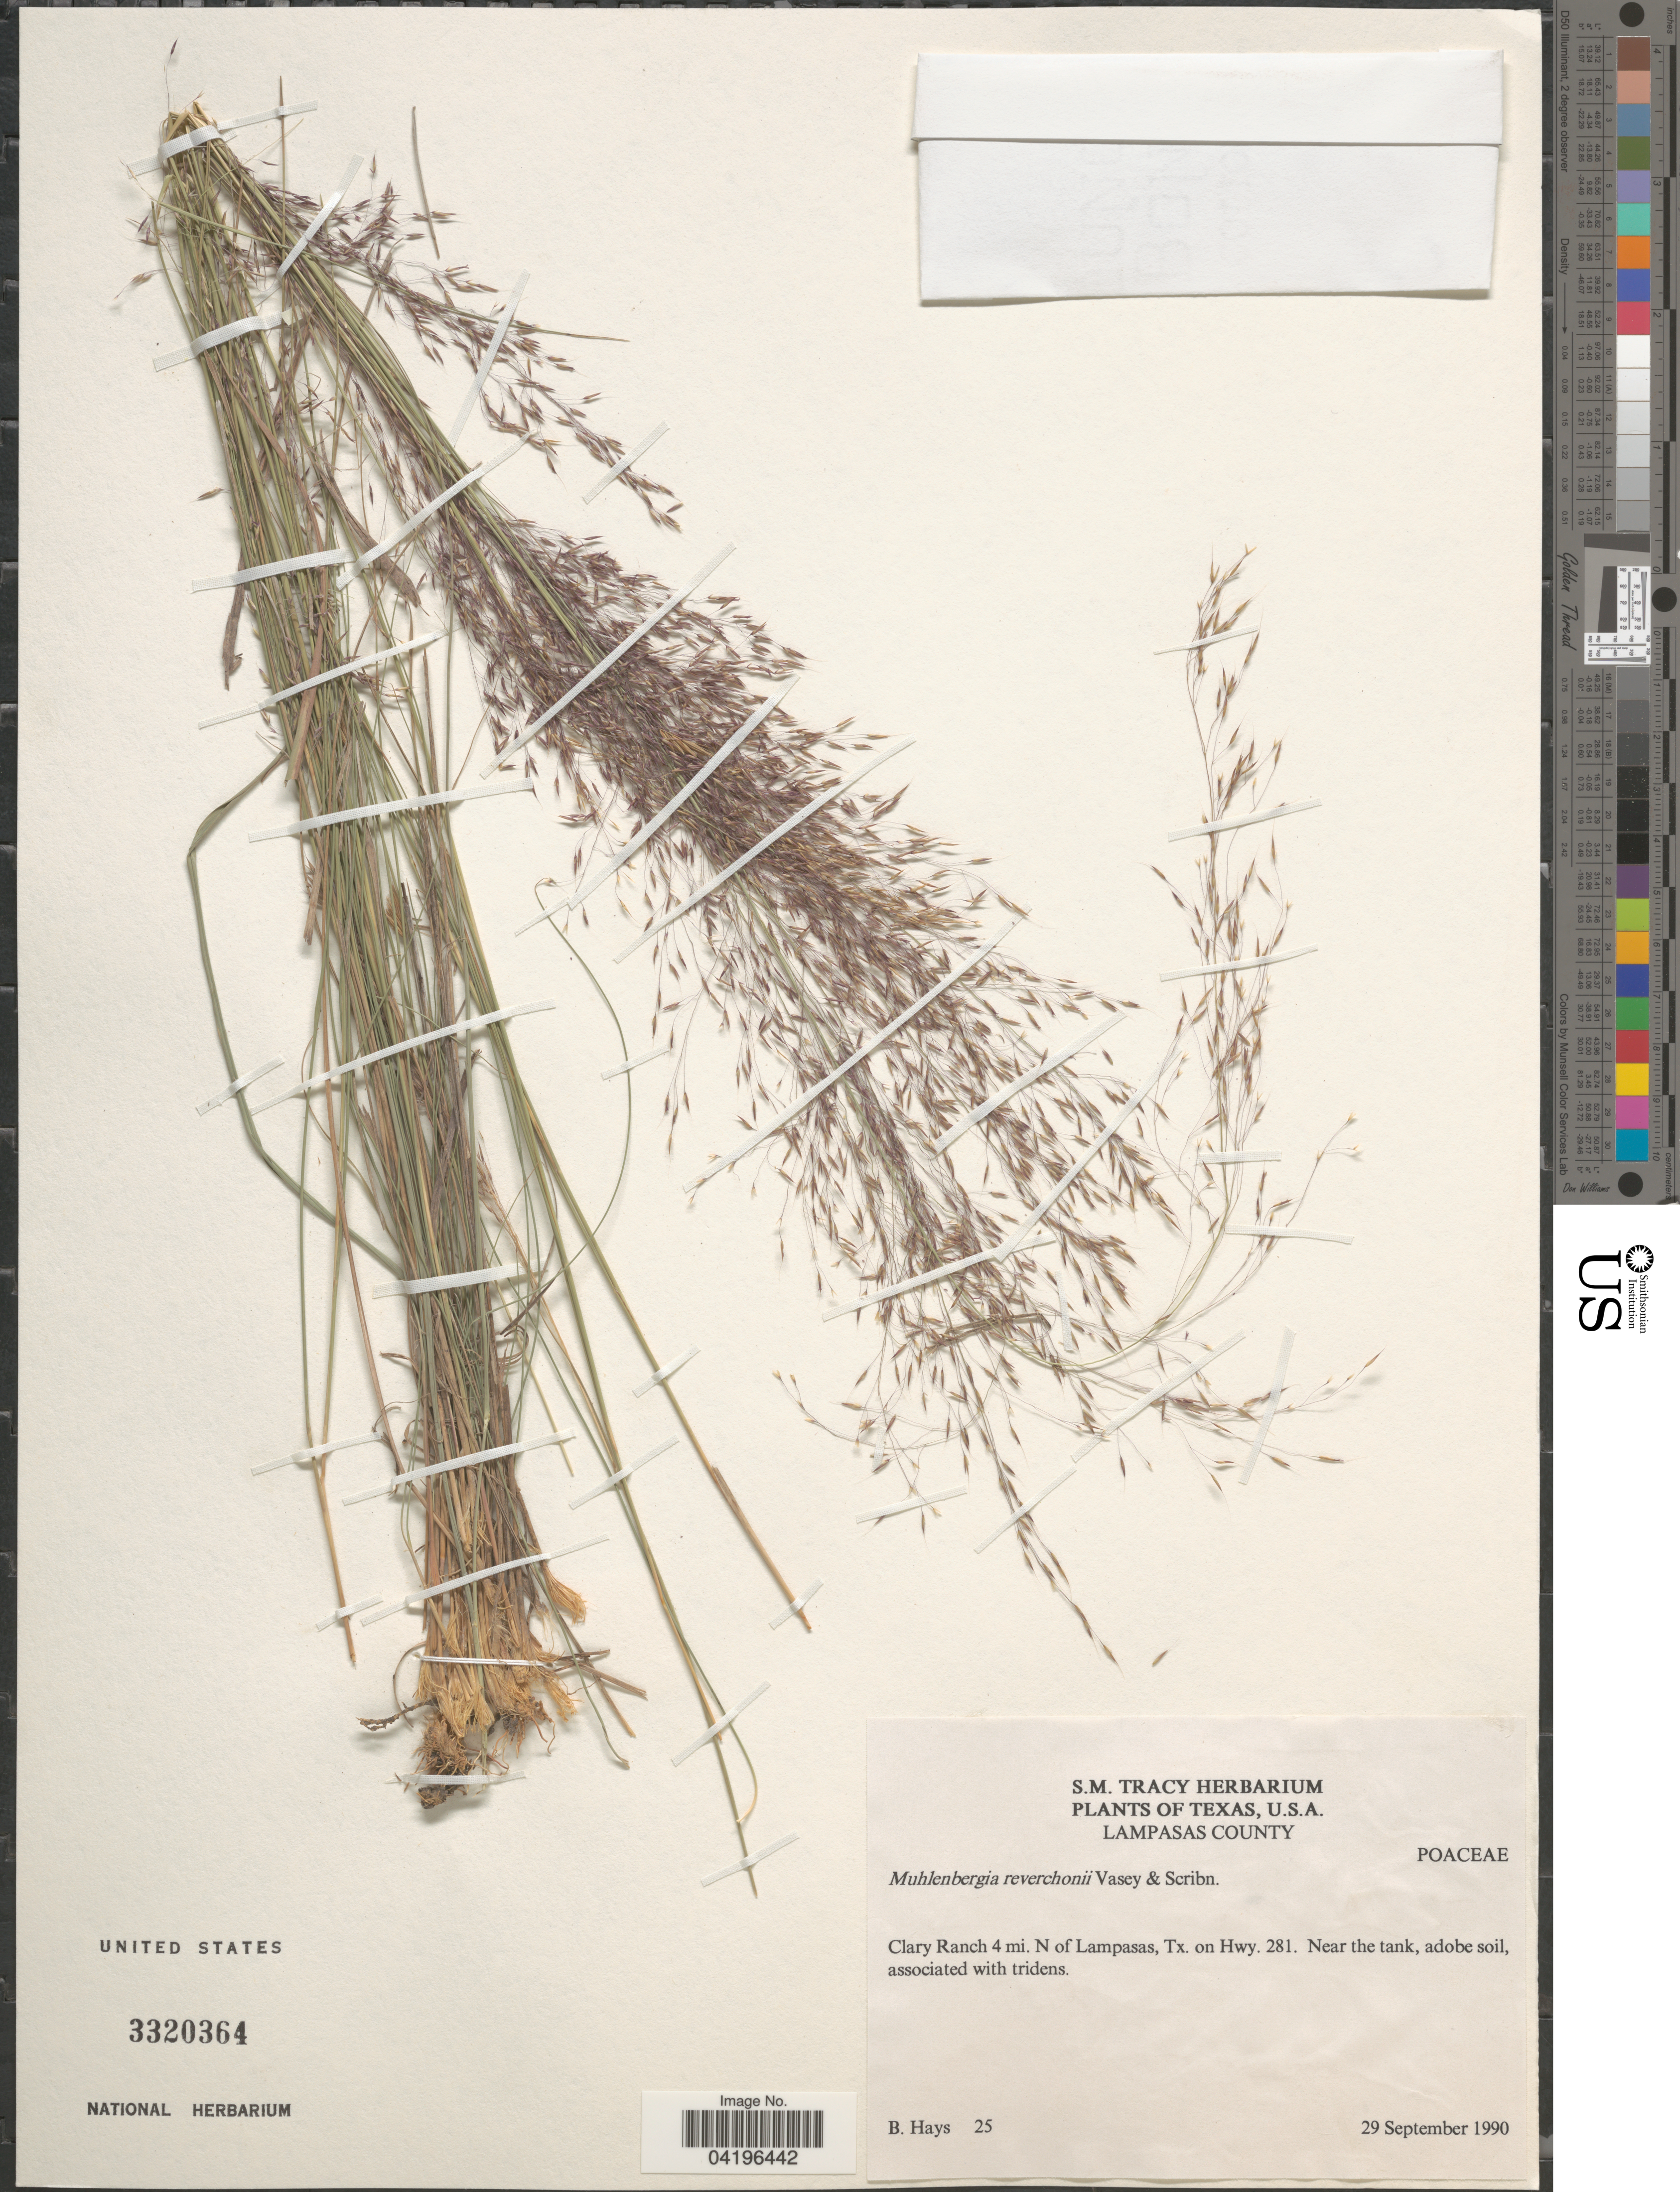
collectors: B. Hays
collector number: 25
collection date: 1990-09-29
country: United States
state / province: Texas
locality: Lampasas County. Clary Ranch 4 mi. N of Lampasas, Tx. on Hwy. 281.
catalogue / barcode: US 3320364